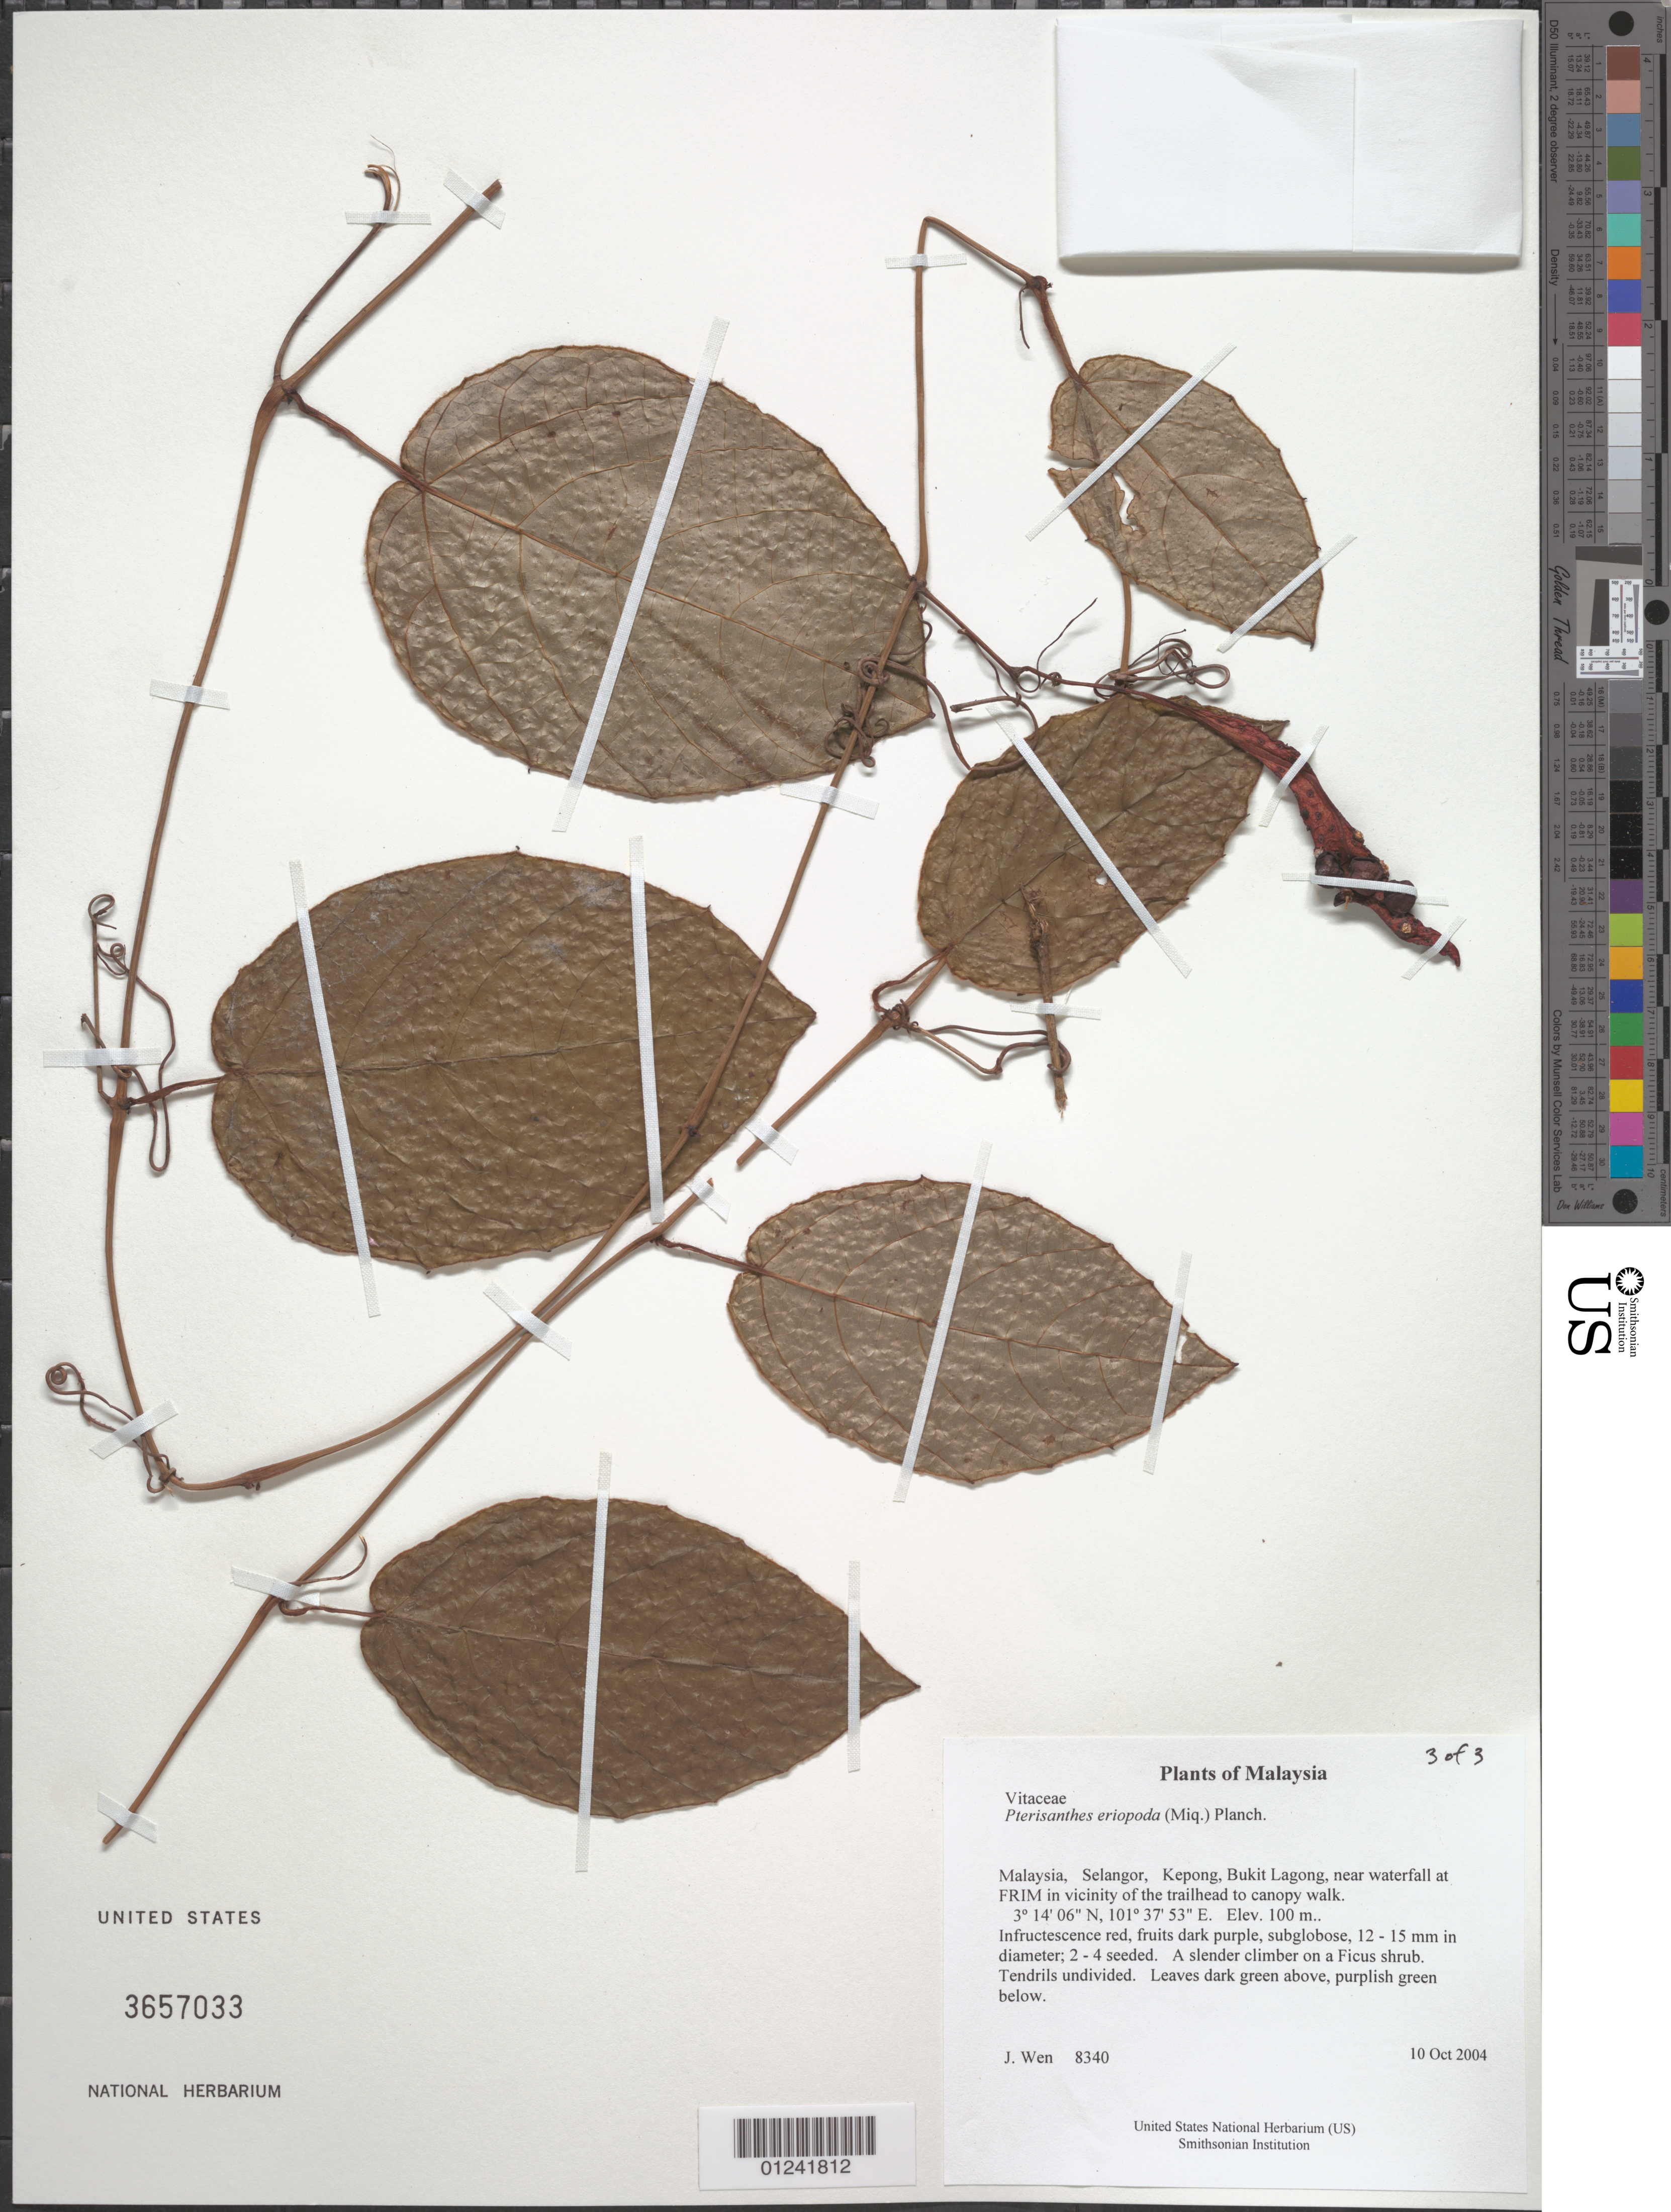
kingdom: Plantae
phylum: Tracheophyta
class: Magnoliopsida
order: Vitales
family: Vitaceae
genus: Pterisanthes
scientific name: Pterisanthes eriopoda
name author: (Miq.) Planch.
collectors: J. Wen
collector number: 8340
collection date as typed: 10 Oct 2004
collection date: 2004-10-10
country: Malaysia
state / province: Selangor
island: Luzon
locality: Kepong, Bukit Lagong, near waterfall at FRIM in vicinity of the trailhead to canopy walk.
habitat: In lowland evergreen rain forest.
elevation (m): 100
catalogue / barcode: US 3657033